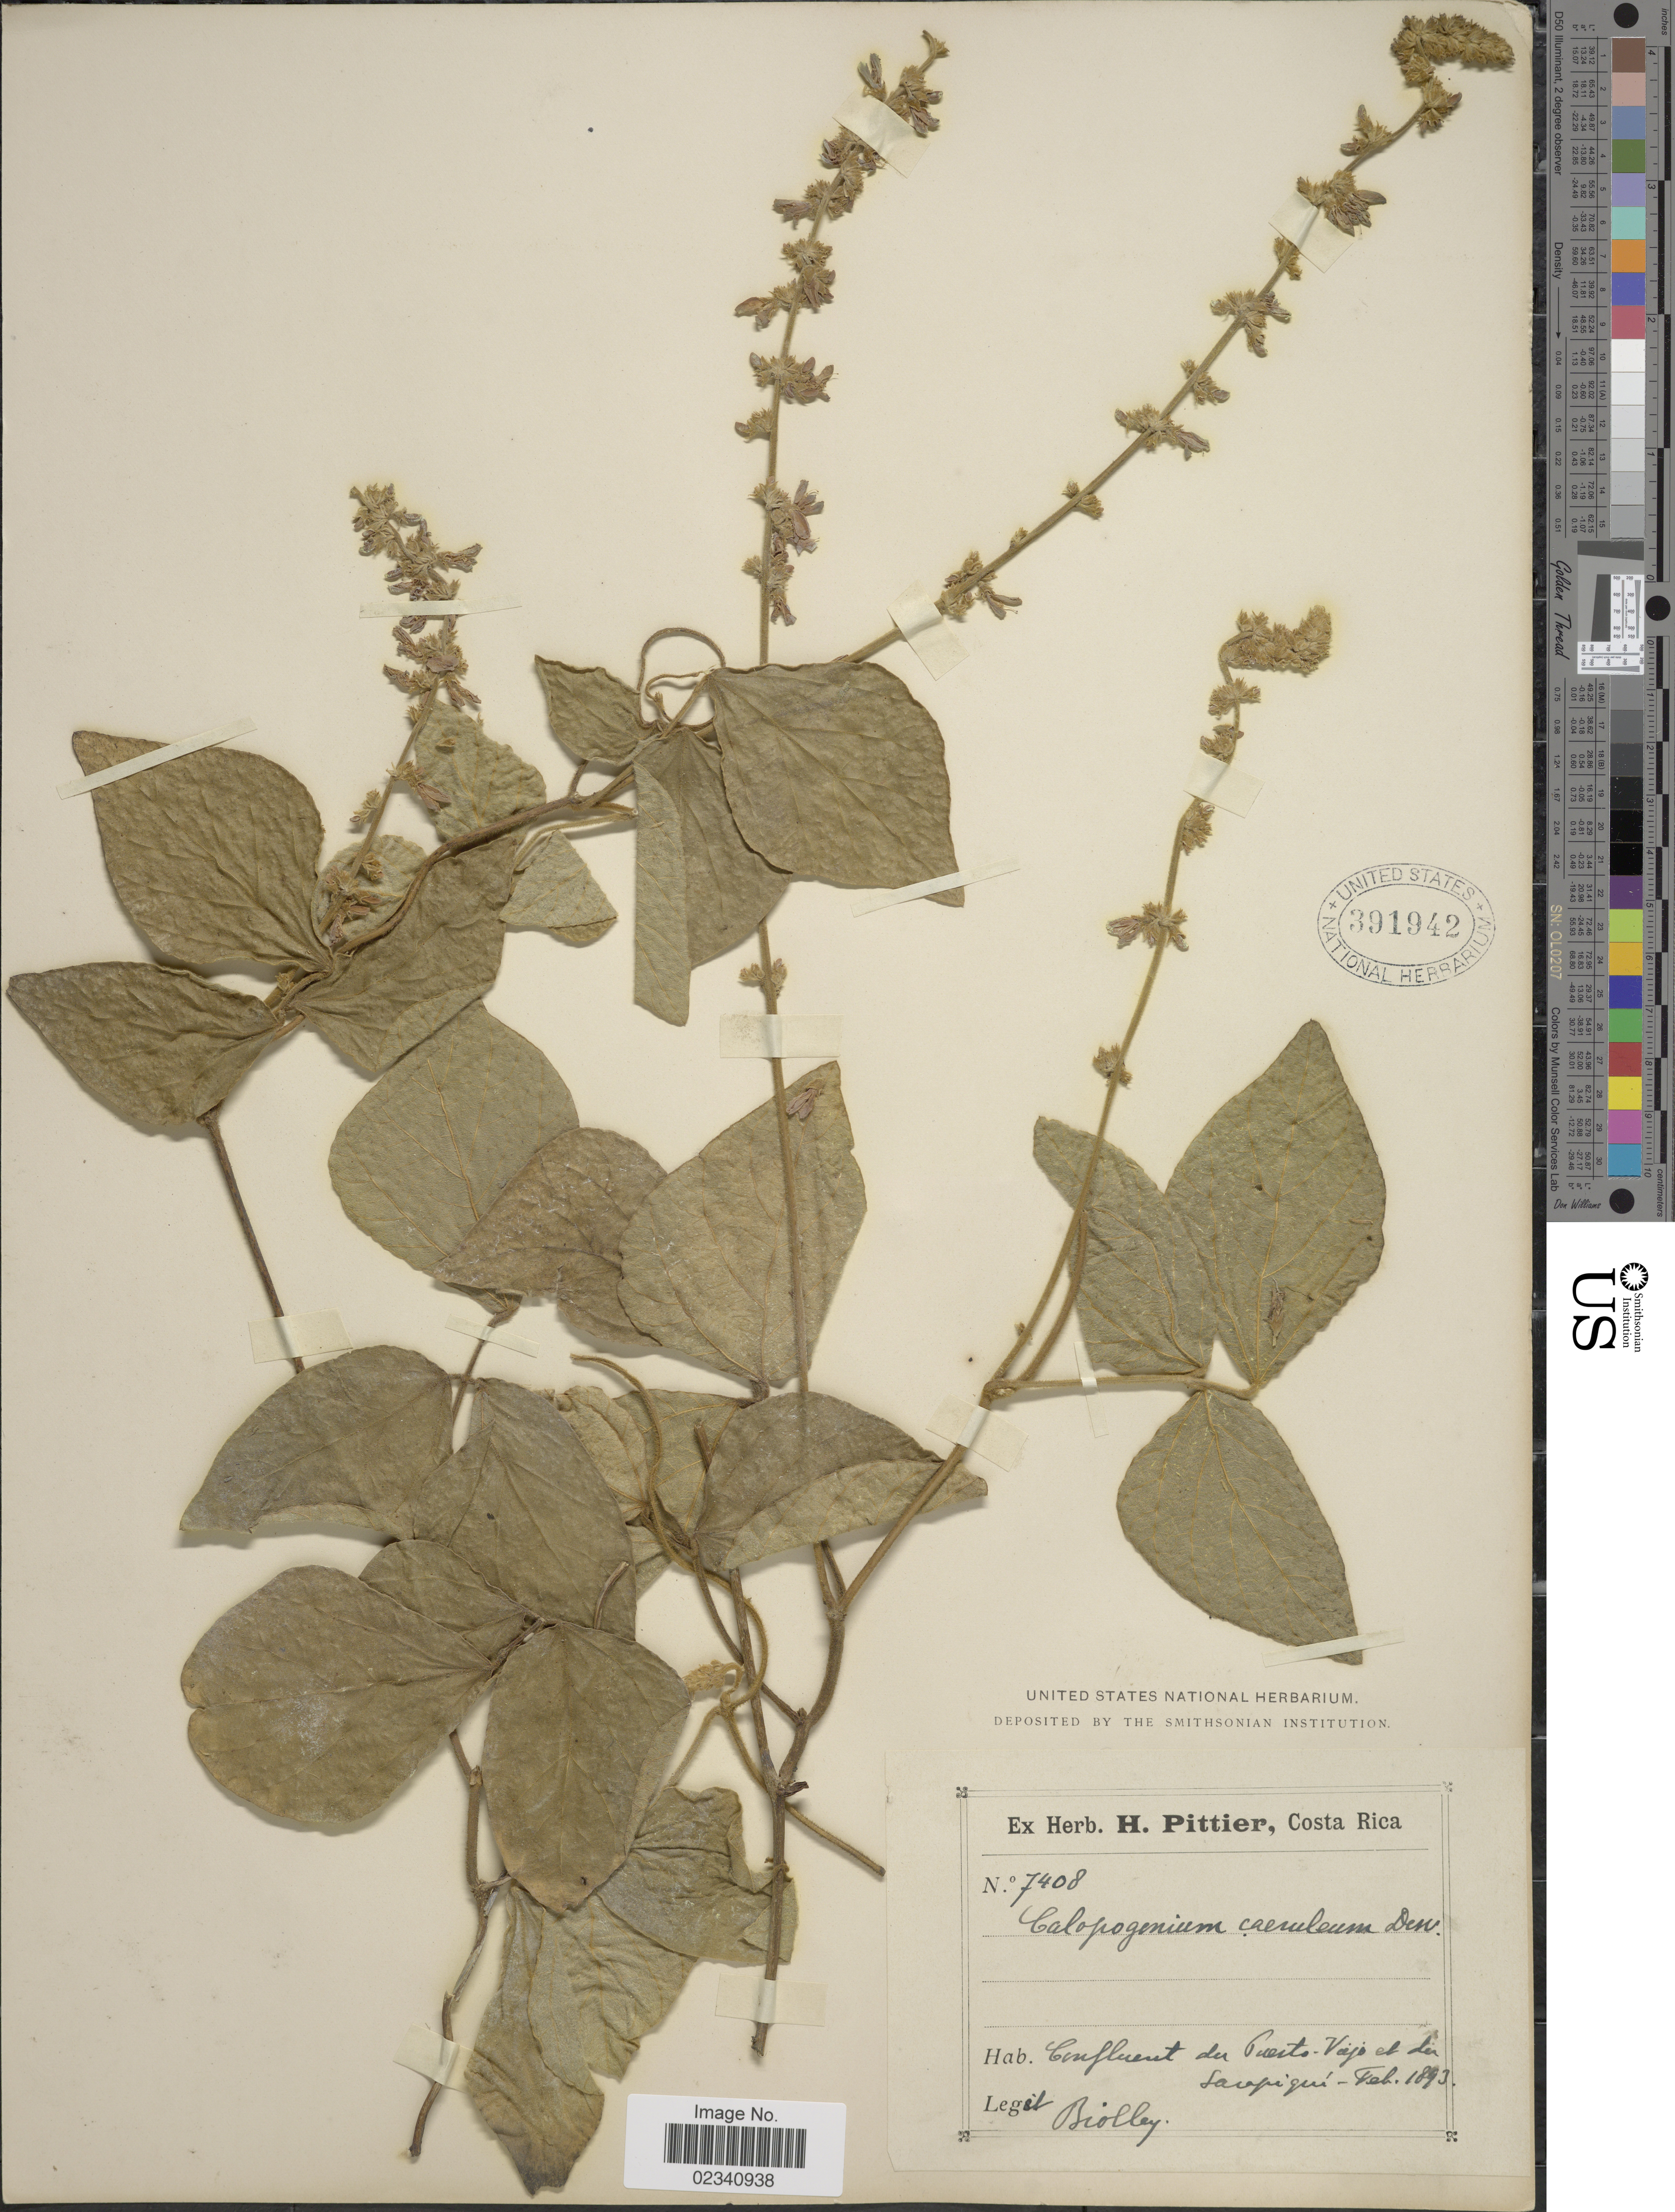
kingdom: Plantae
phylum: Tracheophyta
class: Magnoliopsida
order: Fabales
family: Fabaceae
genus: Calopogonium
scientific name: Calopogonium caeruleum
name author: (Benth.) C. Wright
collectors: Biolley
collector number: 7408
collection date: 1893-02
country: Costa Rica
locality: Puerto-Viejo et der Sarapiquí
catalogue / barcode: US 391942